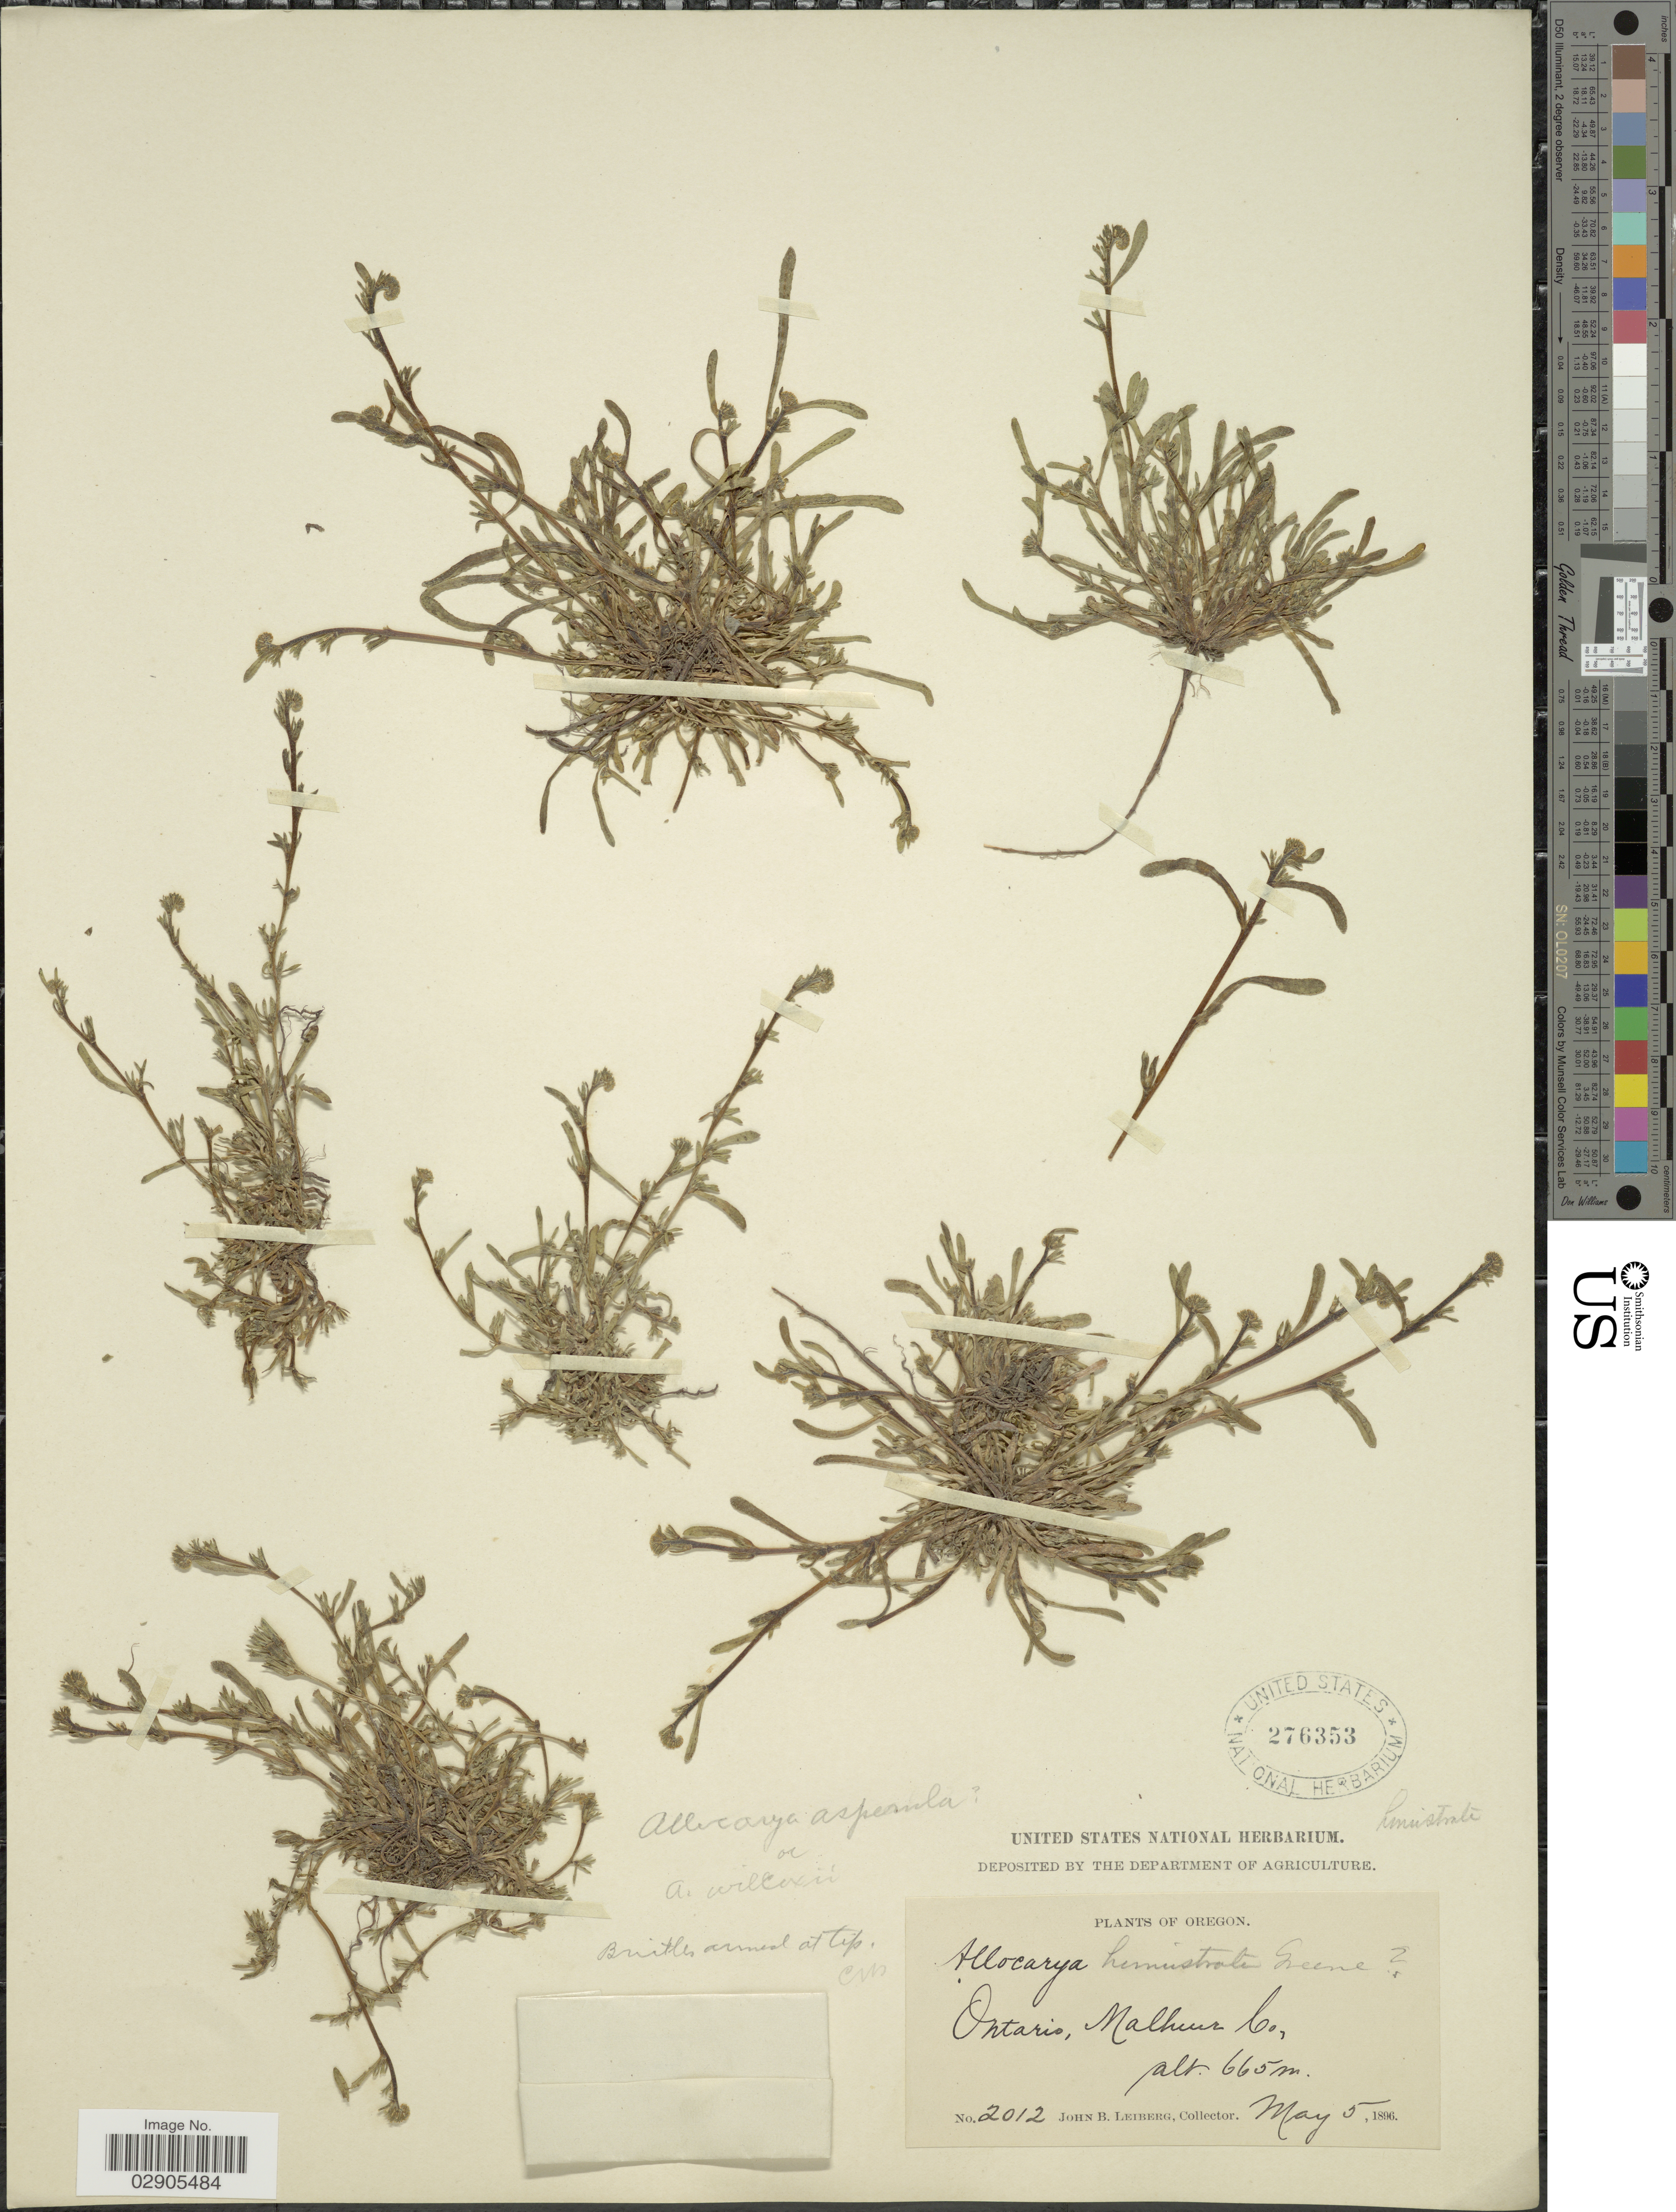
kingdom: Plantae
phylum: Tracheophyta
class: Magnoliopsida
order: Boraginales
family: Boraginaceae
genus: Allocarya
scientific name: Allocarya wilcoxii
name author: Piper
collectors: J. B. Leiberg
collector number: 2012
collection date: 1896-05-05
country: United States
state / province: Oregon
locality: Ontario, Malhur Co.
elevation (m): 665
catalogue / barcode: US 276353